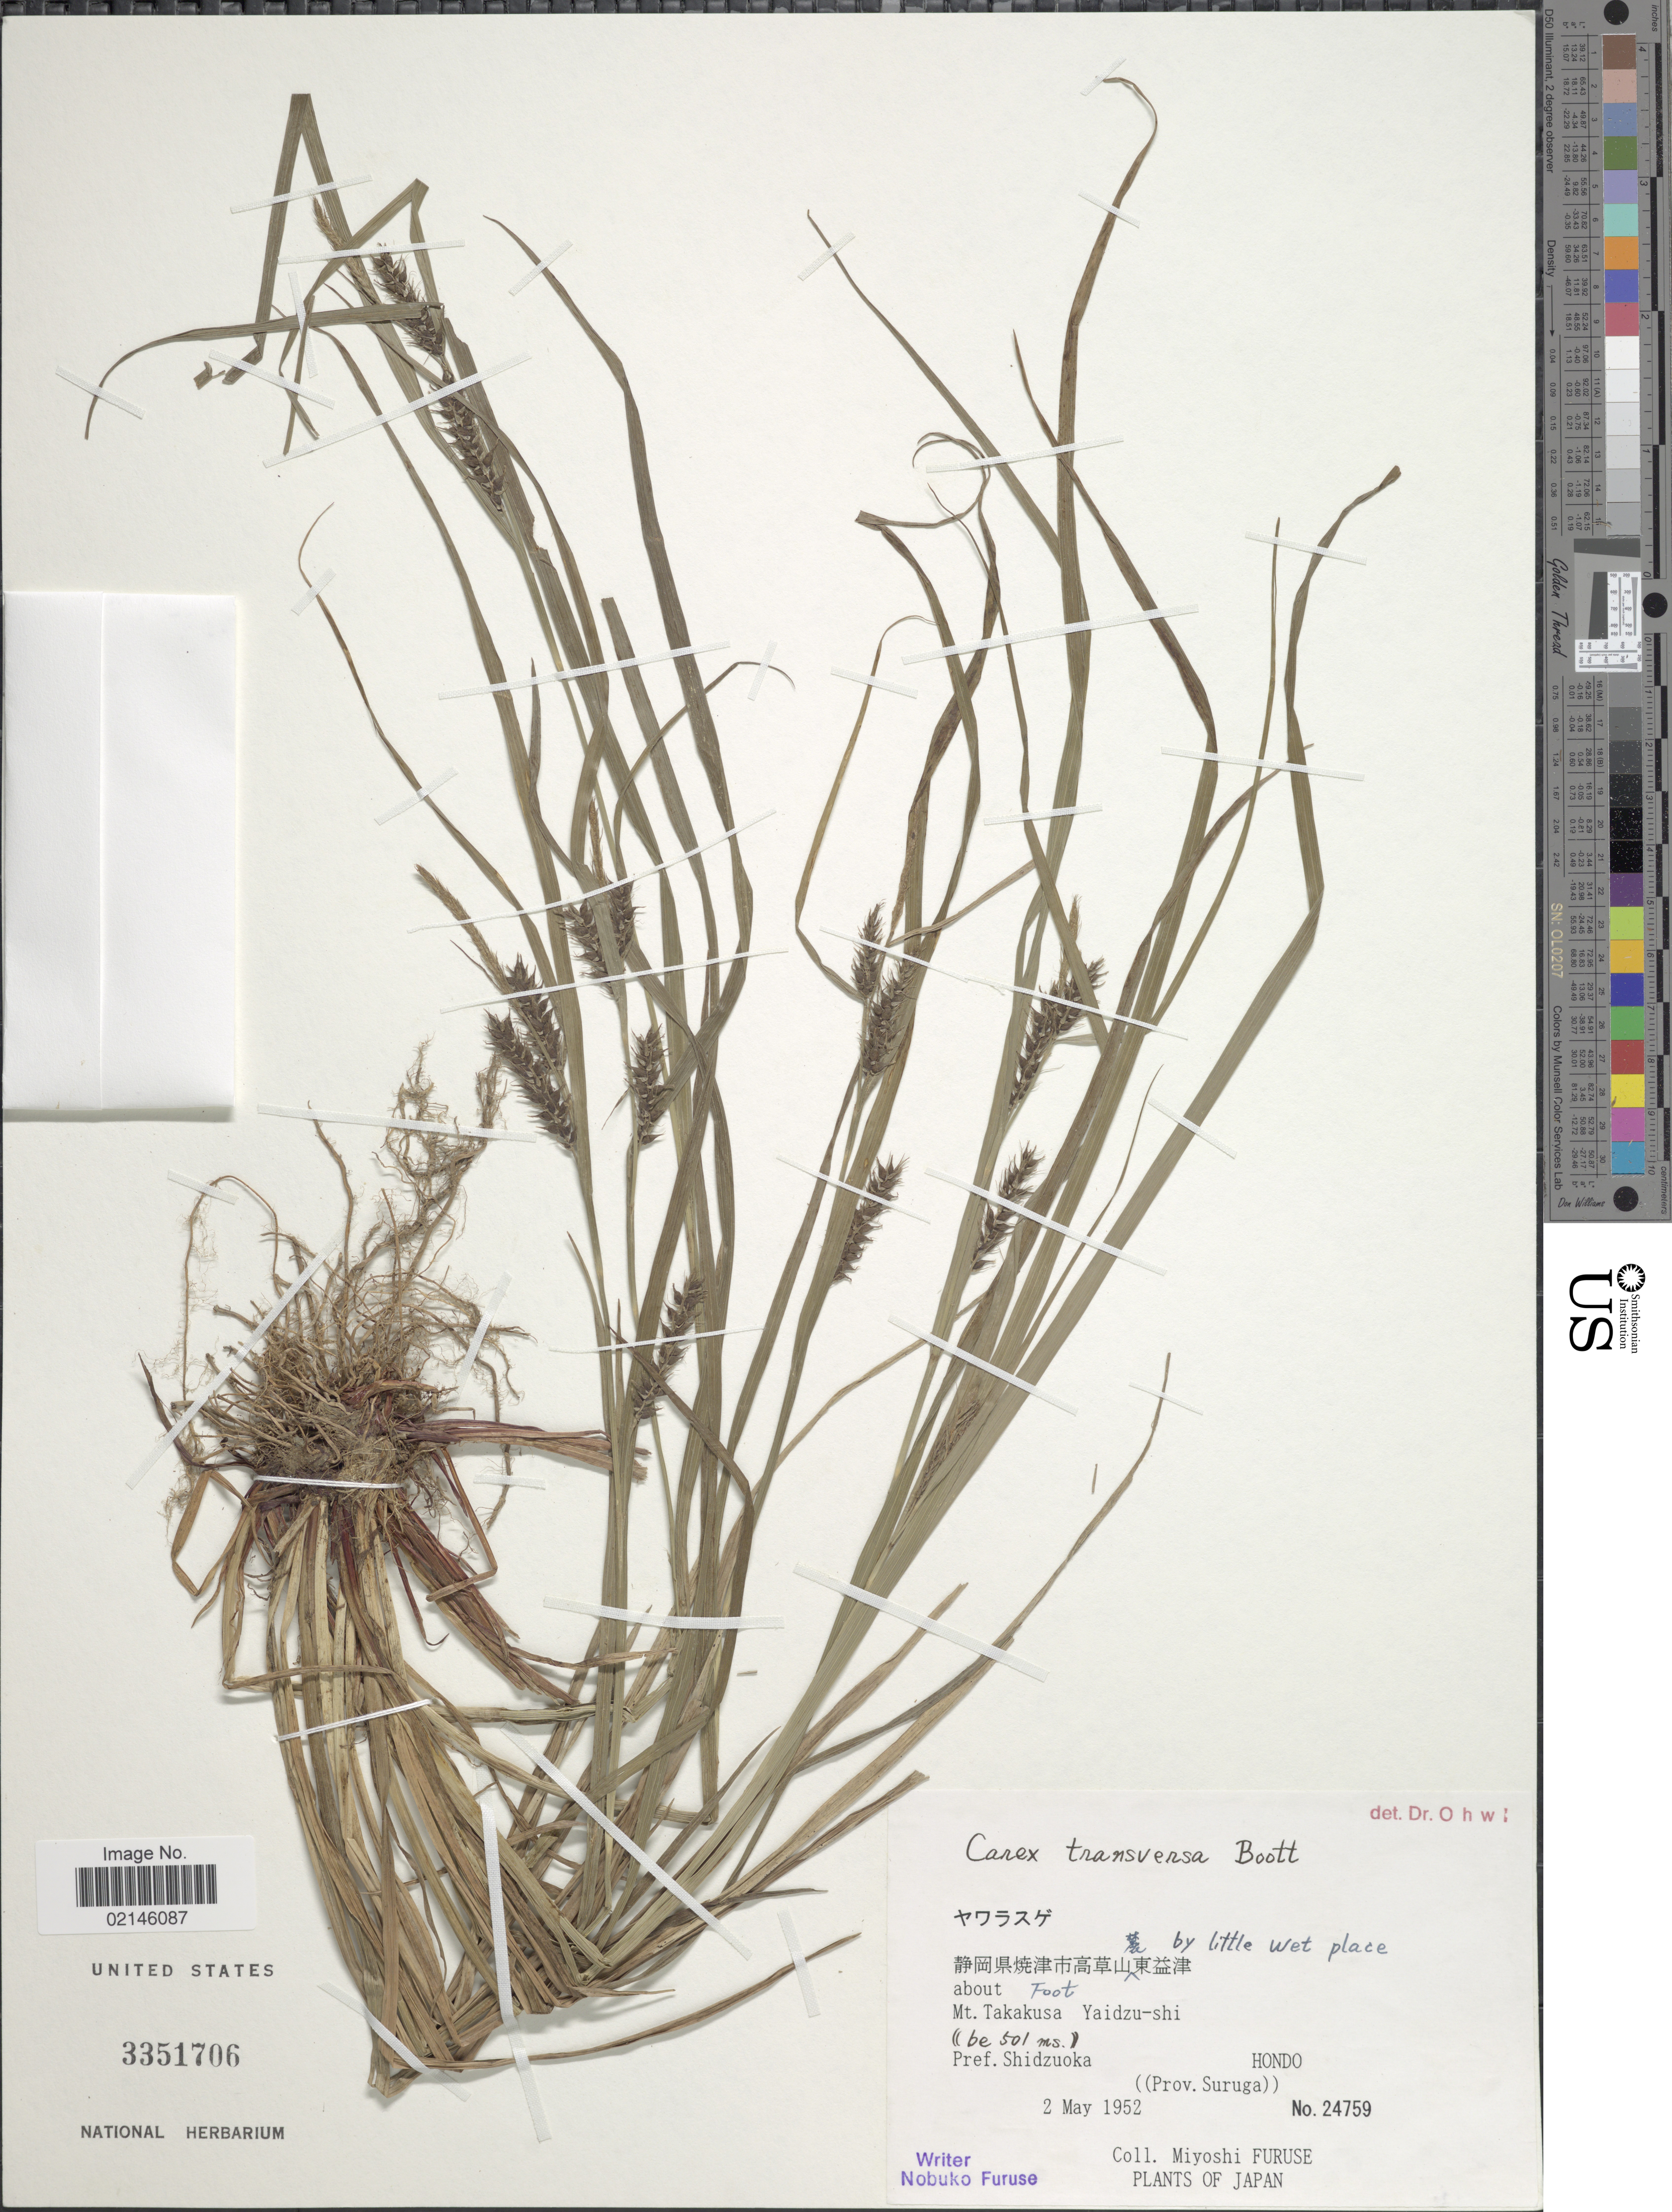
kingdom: Plantae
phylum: Tracheophyta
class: Liliopsida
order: Poales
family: Cyperaceae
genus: Carex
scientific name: Carex brownii subsp. transversa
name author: (Boott) J. Kern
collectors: M. Furuse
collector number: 24759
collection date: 1952-05-02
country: Japan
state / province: Sizuoka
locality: Mt. Takakusa Yaidzu-shi. Pref. Shidzuoka. Hondo. (Prov. Suruga)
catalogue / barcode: US 3351706